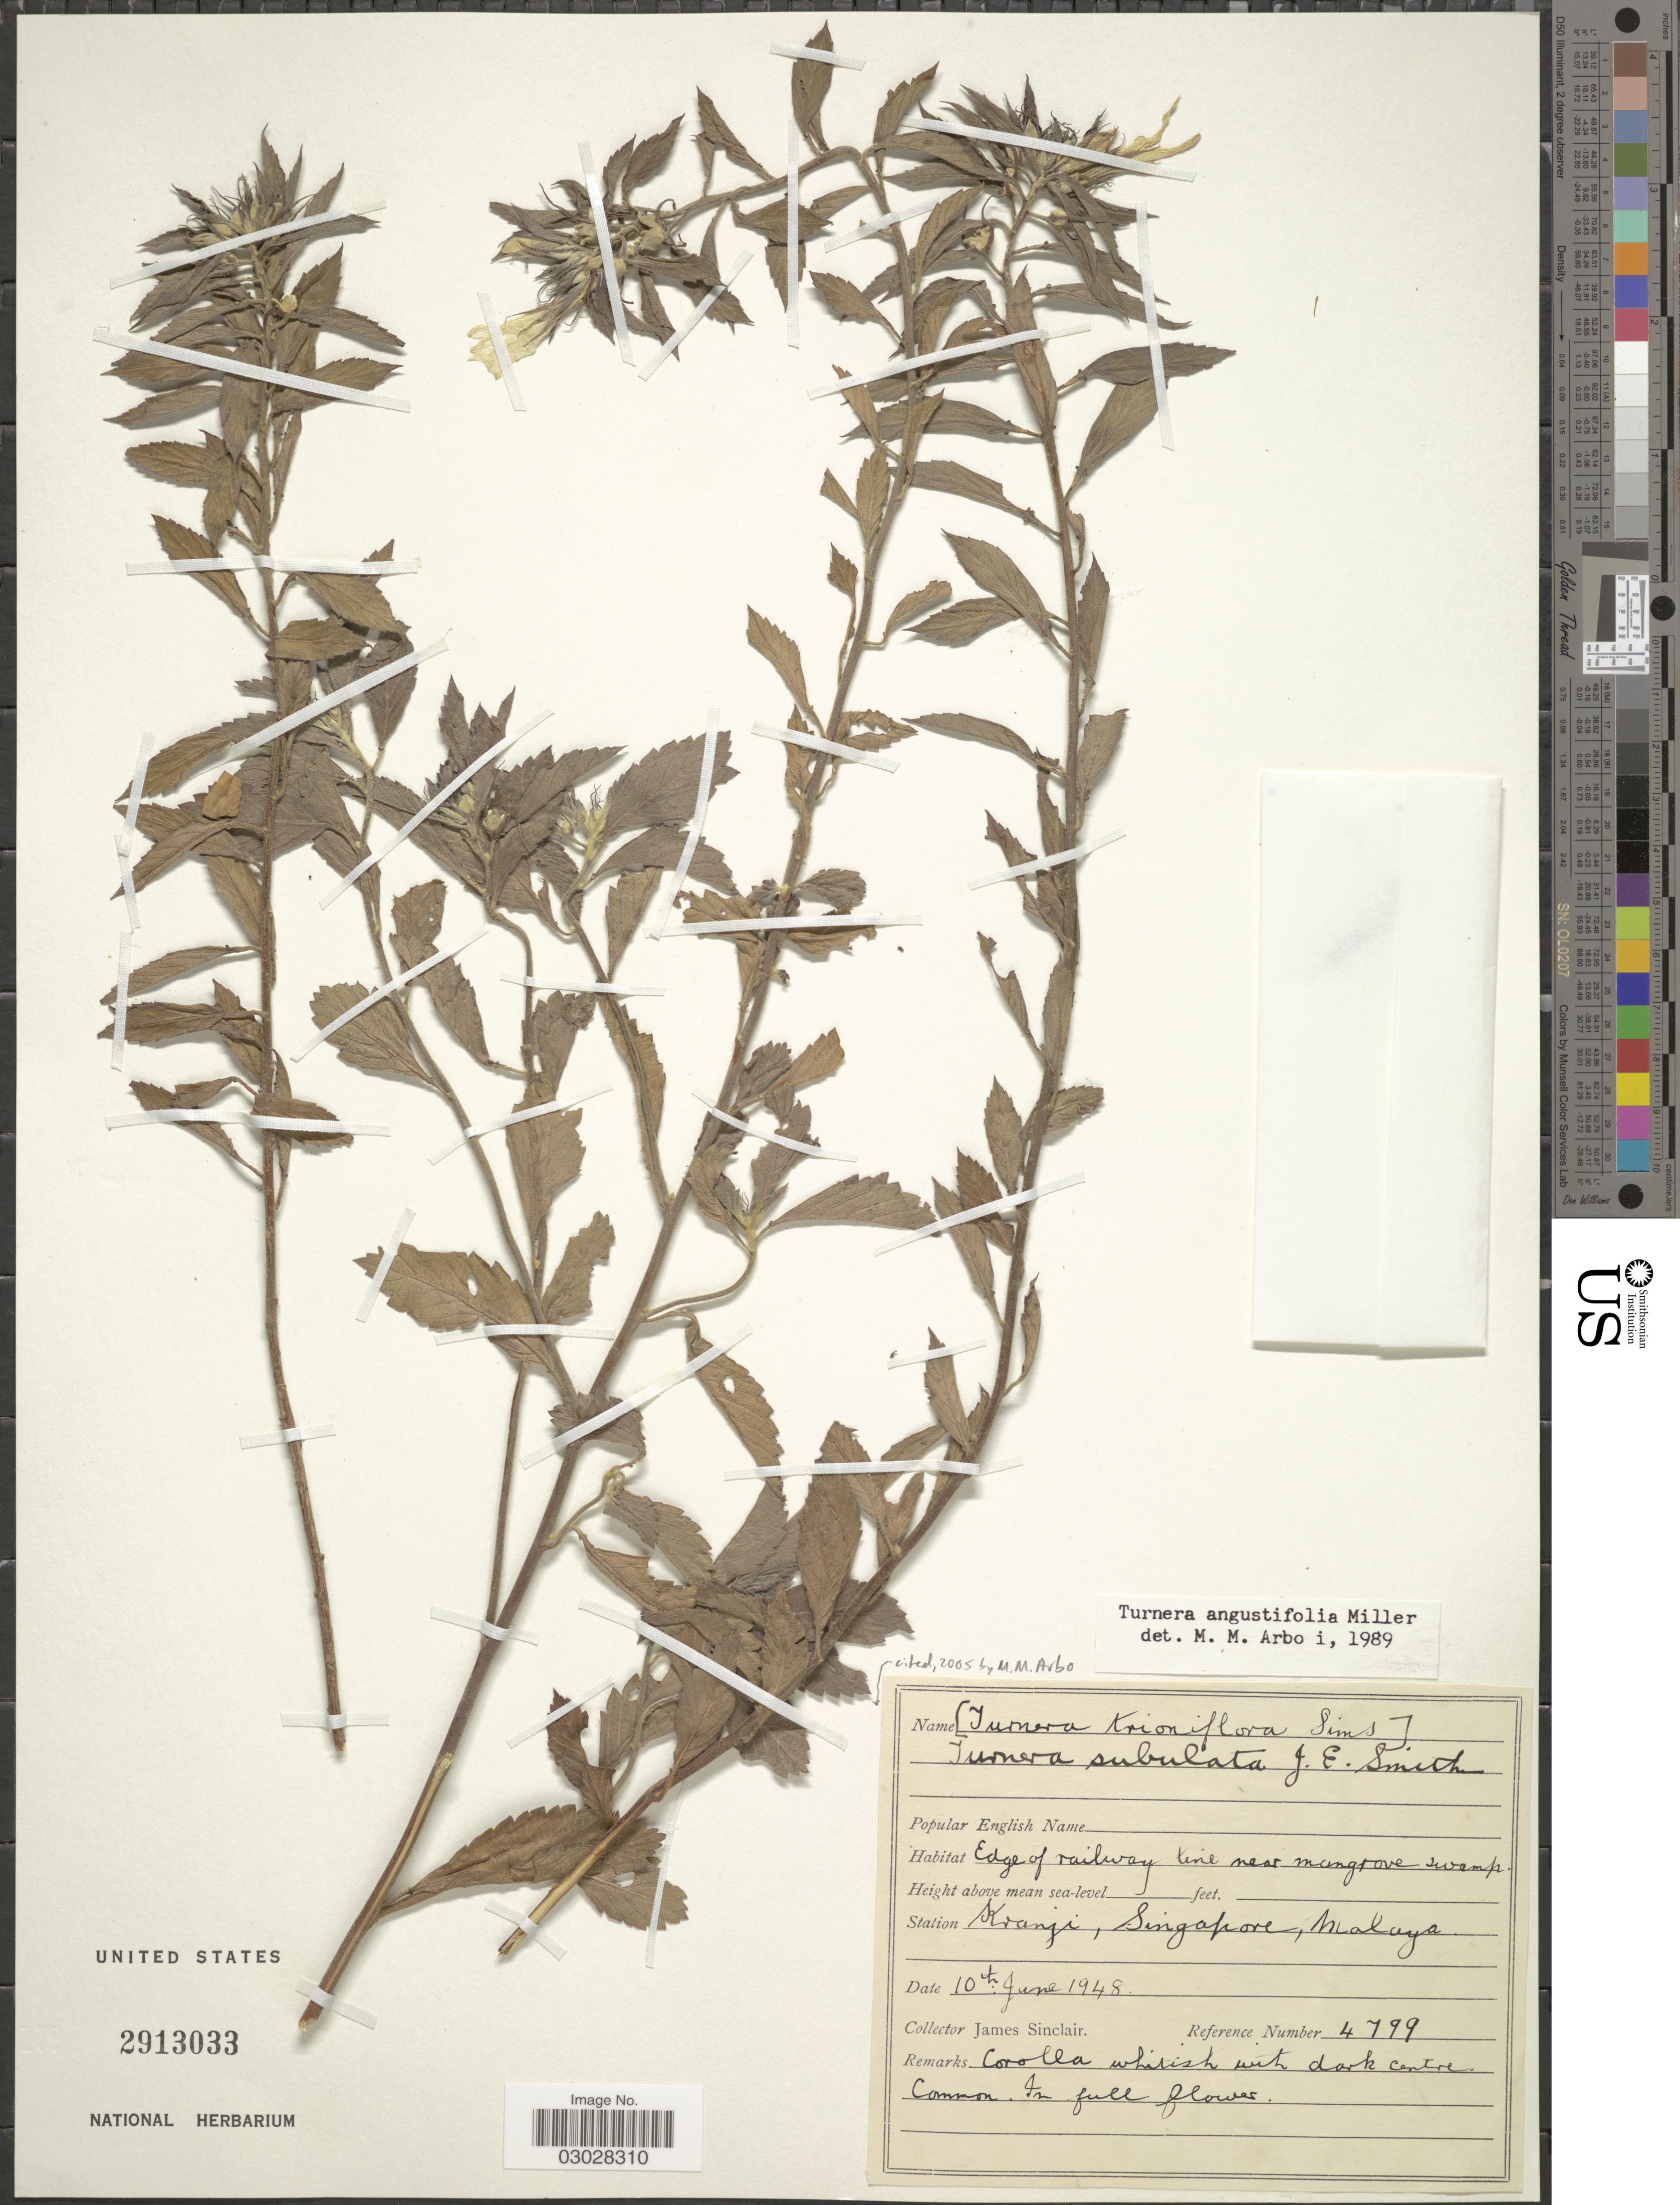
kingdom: Plantae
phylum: Tracheophyta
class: Magnoliopsida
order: Malpighiales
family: Turneraceae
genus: Turnera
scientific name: Turnera subulata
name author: Sm.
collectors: J. Sinclair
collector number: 4799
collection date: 1948-06-10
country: Singapore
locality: Edge of railway line near mangrove swamp. Kranji, Malaya.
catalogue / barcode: US 2913033